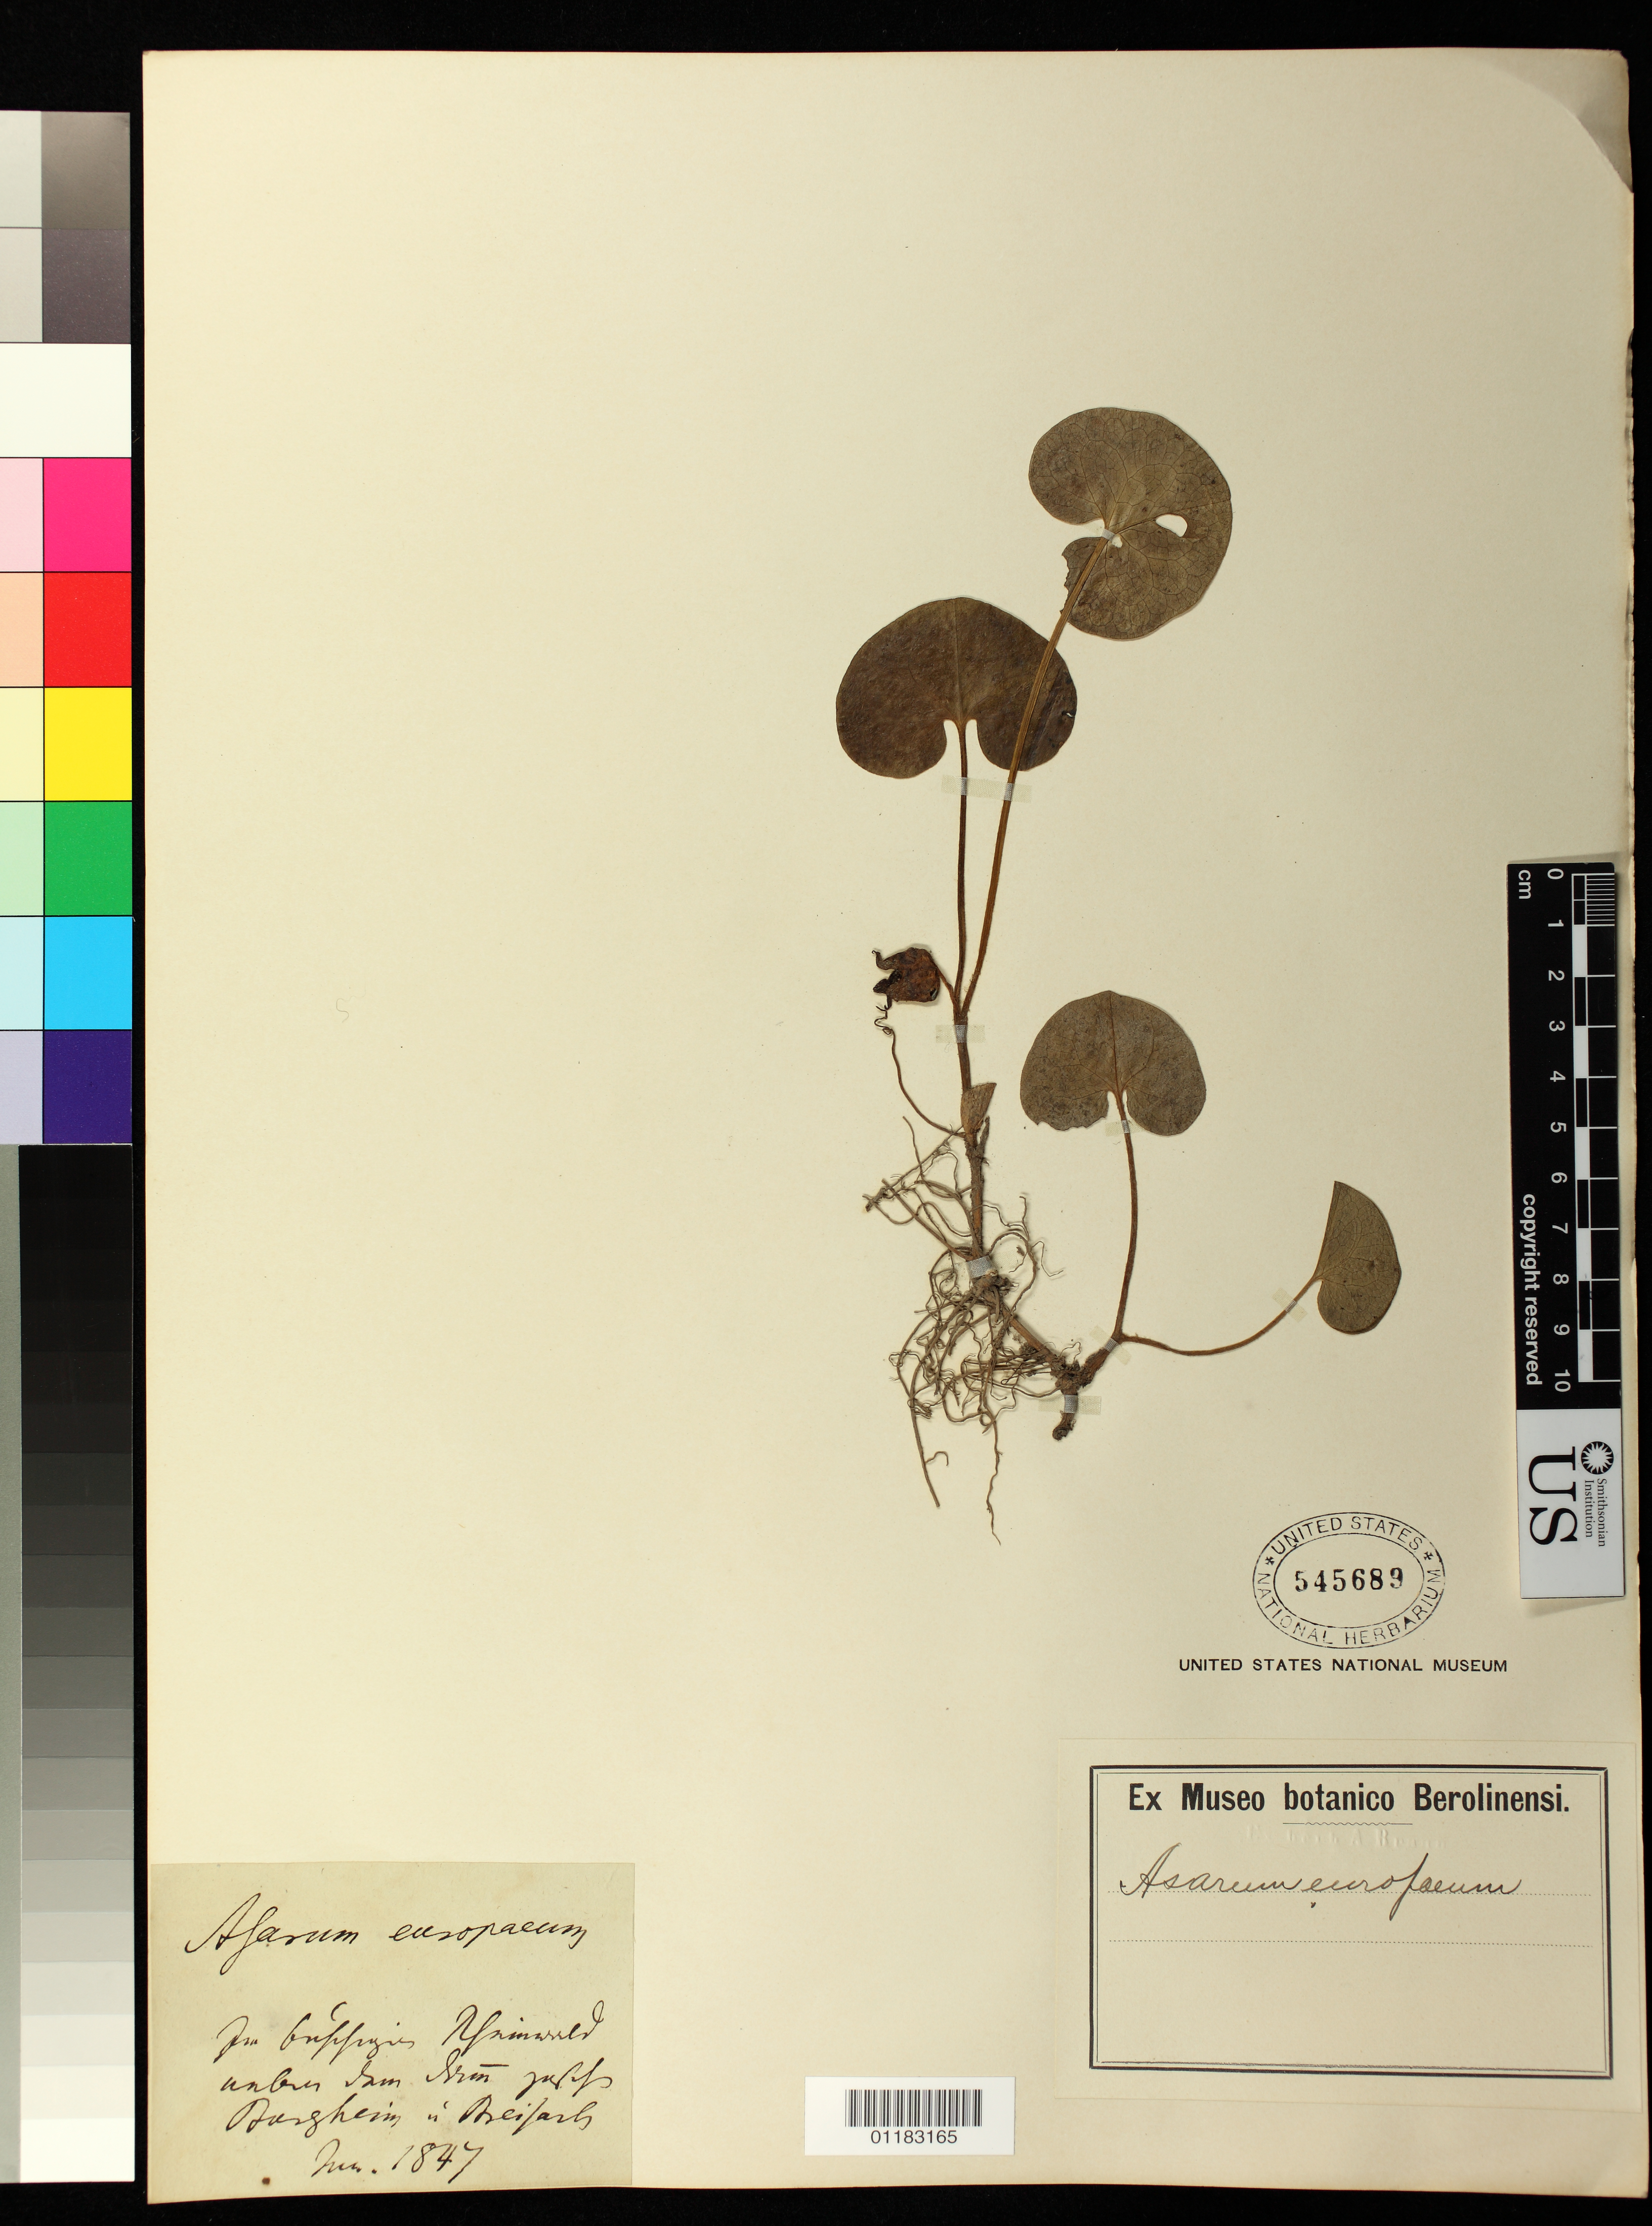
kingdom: Plantae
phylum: Tracheophyta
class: Magnoliopsida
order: Piperales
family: Aristolochiaceae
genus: Asarum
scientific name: Asarum europaeum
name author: L.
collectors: ex Museo Botanico Berolinensi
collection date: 1847-06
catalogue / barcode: US 545689